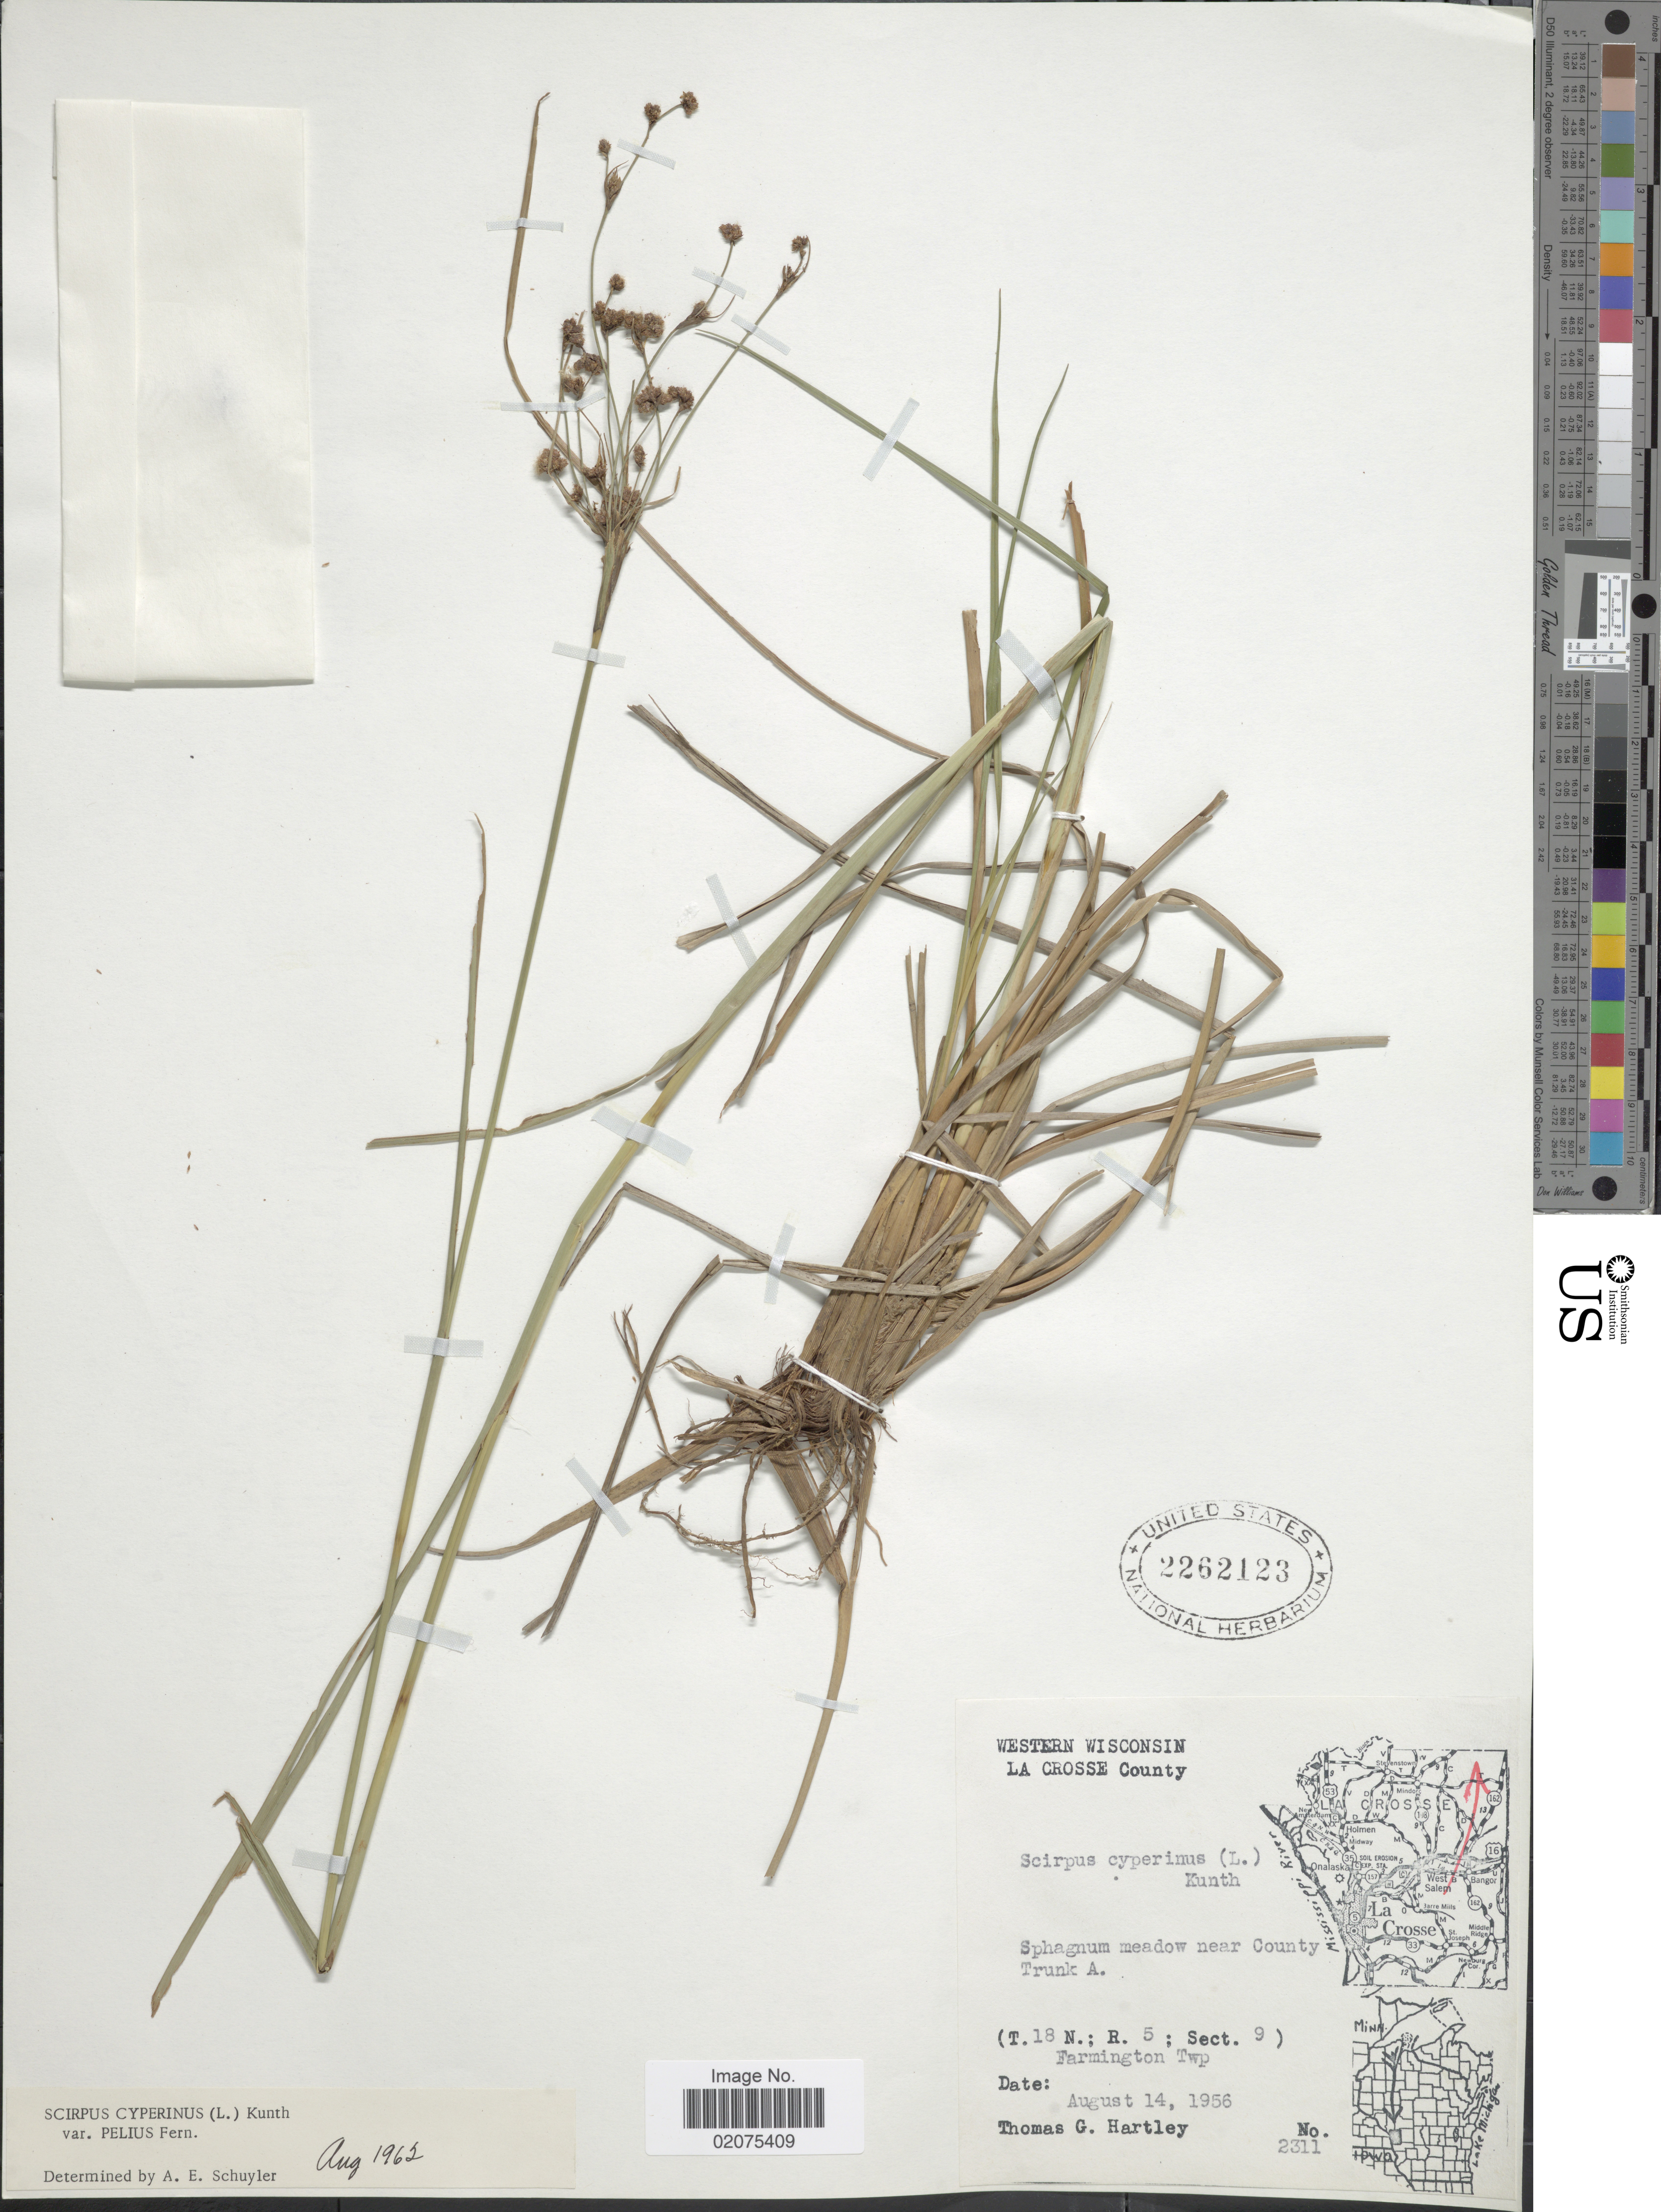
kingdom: Plantae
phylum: Tracheophyta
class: Liliopsida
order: Poales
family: Cyperaceae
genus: Scirpus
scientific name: Scirpus cyperinus var. pelius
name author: Fernald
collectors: T. G. Hartley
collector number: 2311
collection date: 1956-08-14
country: United States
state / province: Wisconsin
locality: Western Wisconsin. La Crosse County. Sphagum meadow near County Trunk A.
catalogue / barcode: US 2262123